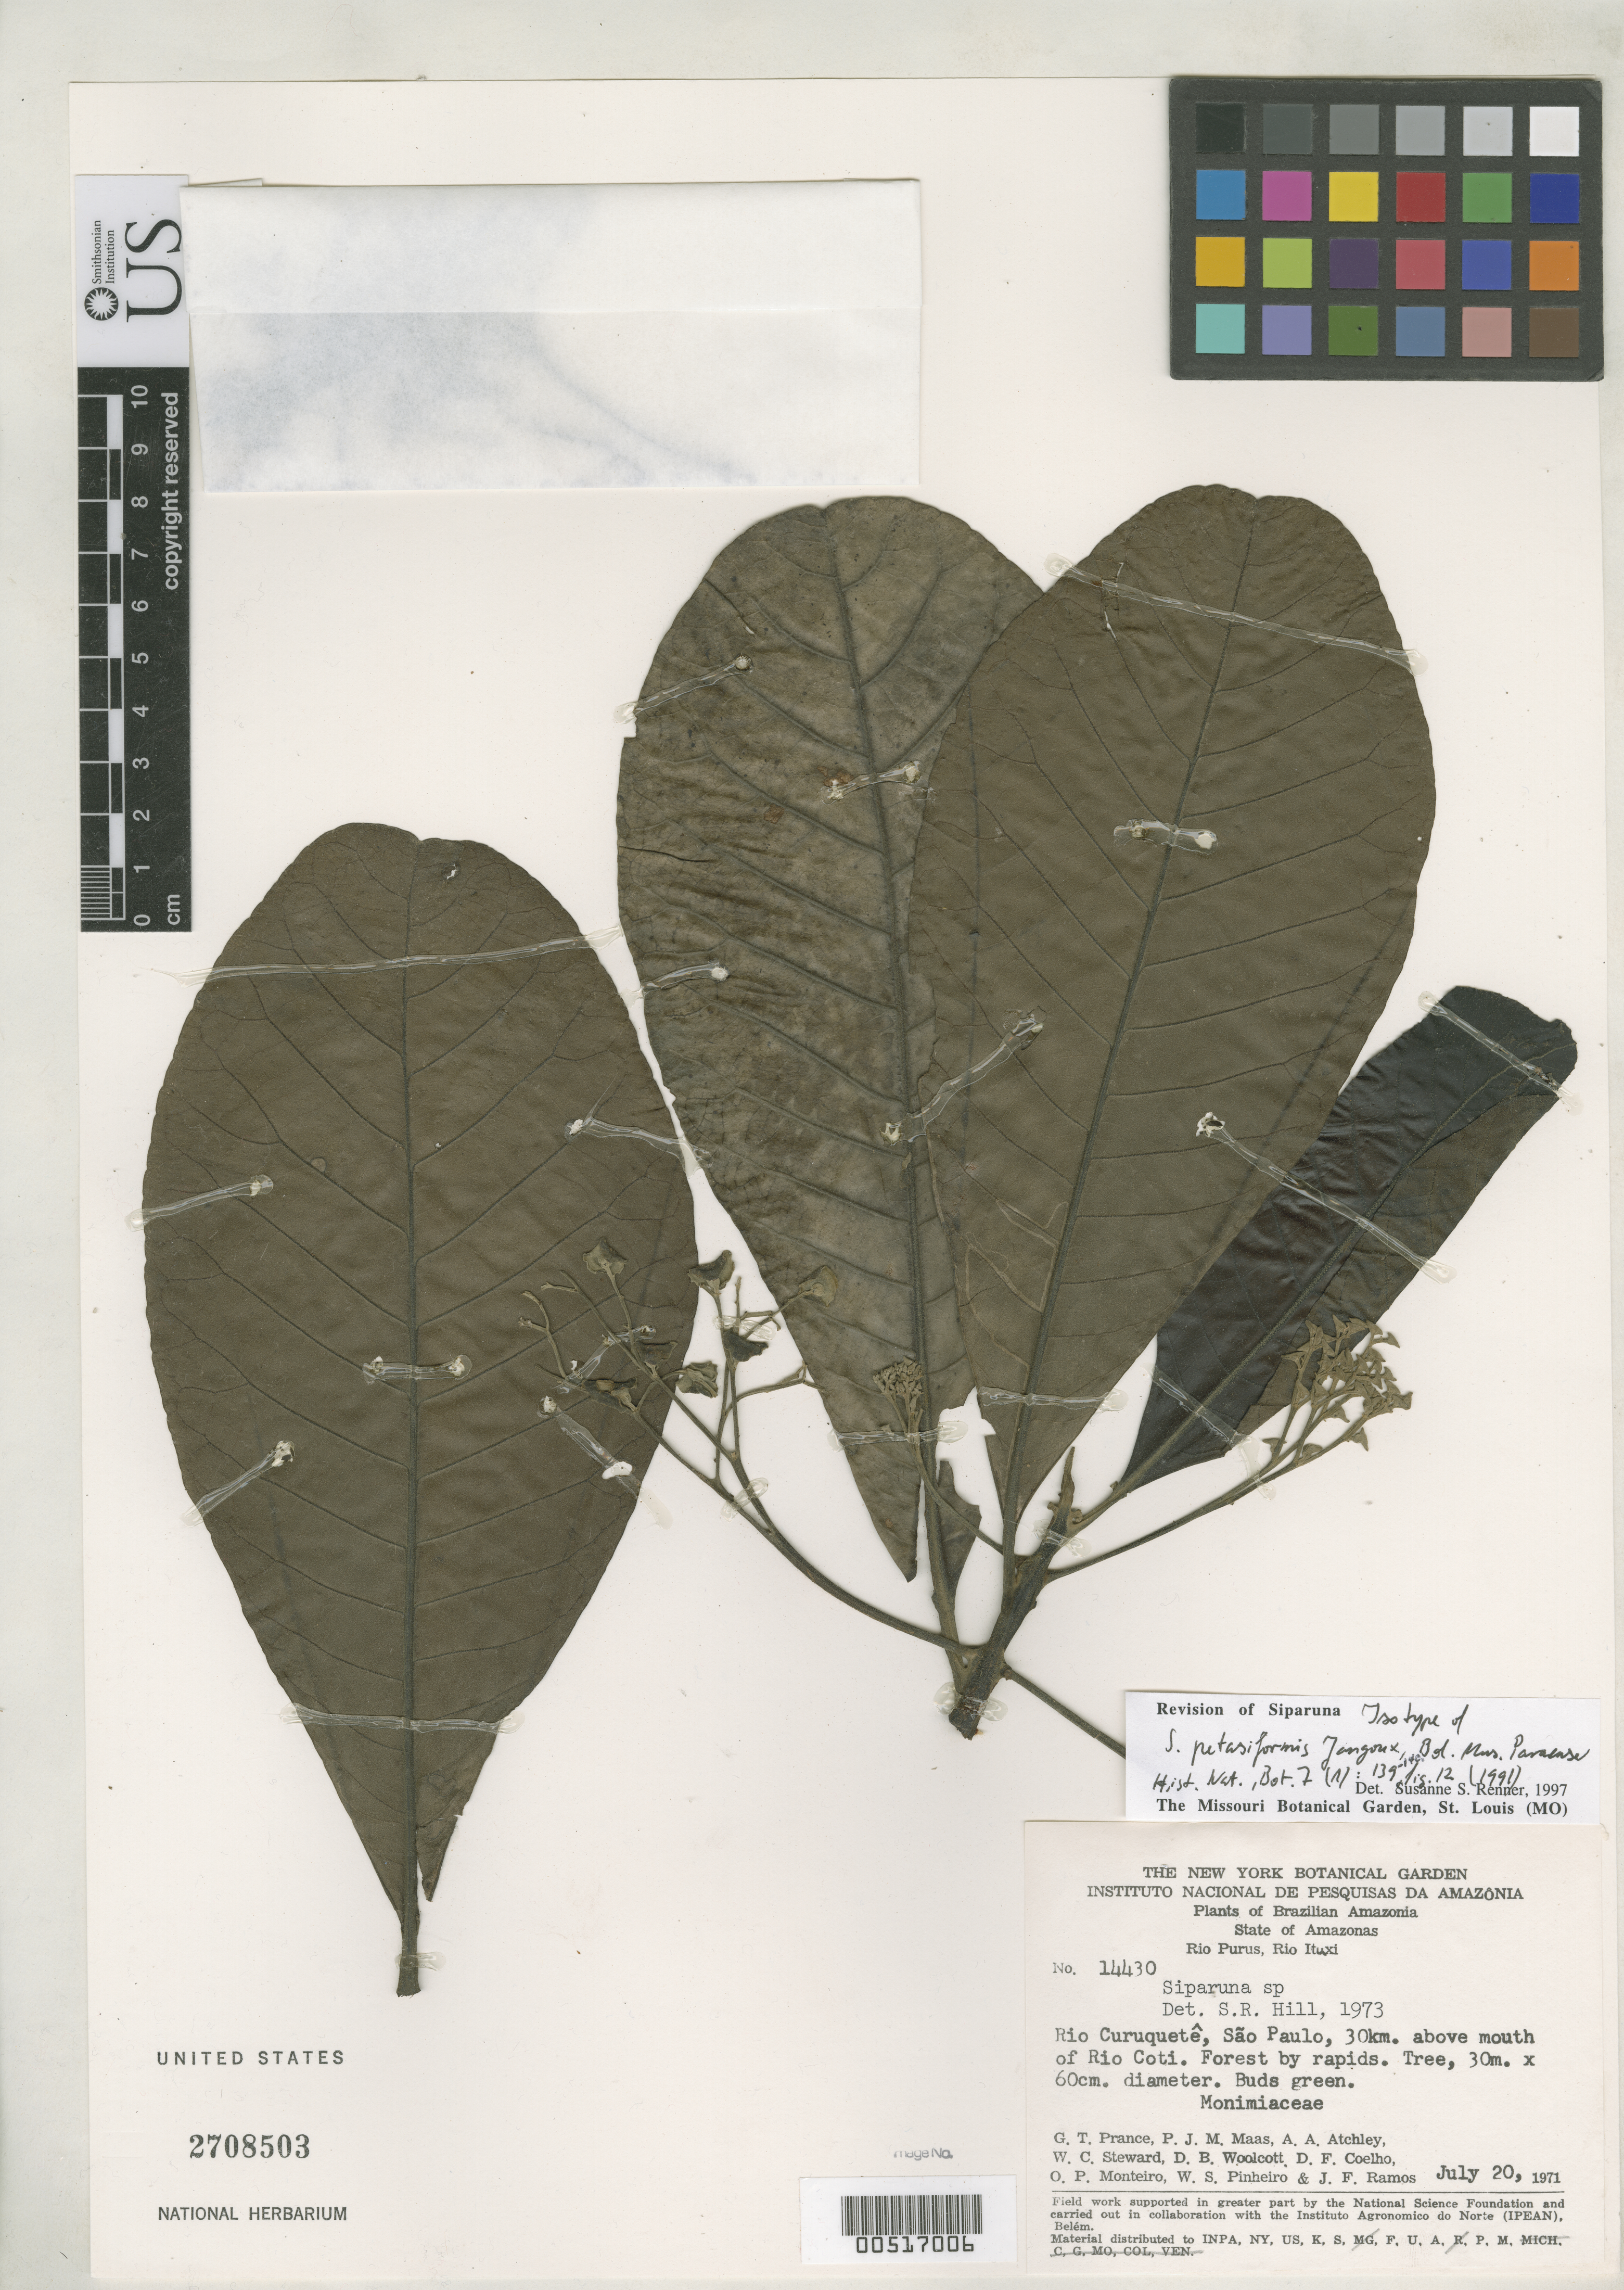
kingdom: Plantae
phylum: Tracheophyta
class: Magnoliopsida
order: Laurales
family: Siparunaceae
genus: Siparuna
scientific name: Siparuna petasiformis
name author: Jangoux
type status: Isotype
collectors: G. T. Prance, P. Maas, A. A. Atchley, W. C. Steward, D. B. Woolcott & D. F. Coêlho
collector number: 14430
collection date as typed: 20 Jul 1971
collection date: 1971-07-20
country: Brazil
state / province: Amazonas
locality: Rio Purus, Rio Itaxi, Rio Curuquete, Sao Paulo, 30 km above mouth of Rio Coti.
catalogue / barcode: US 2708503